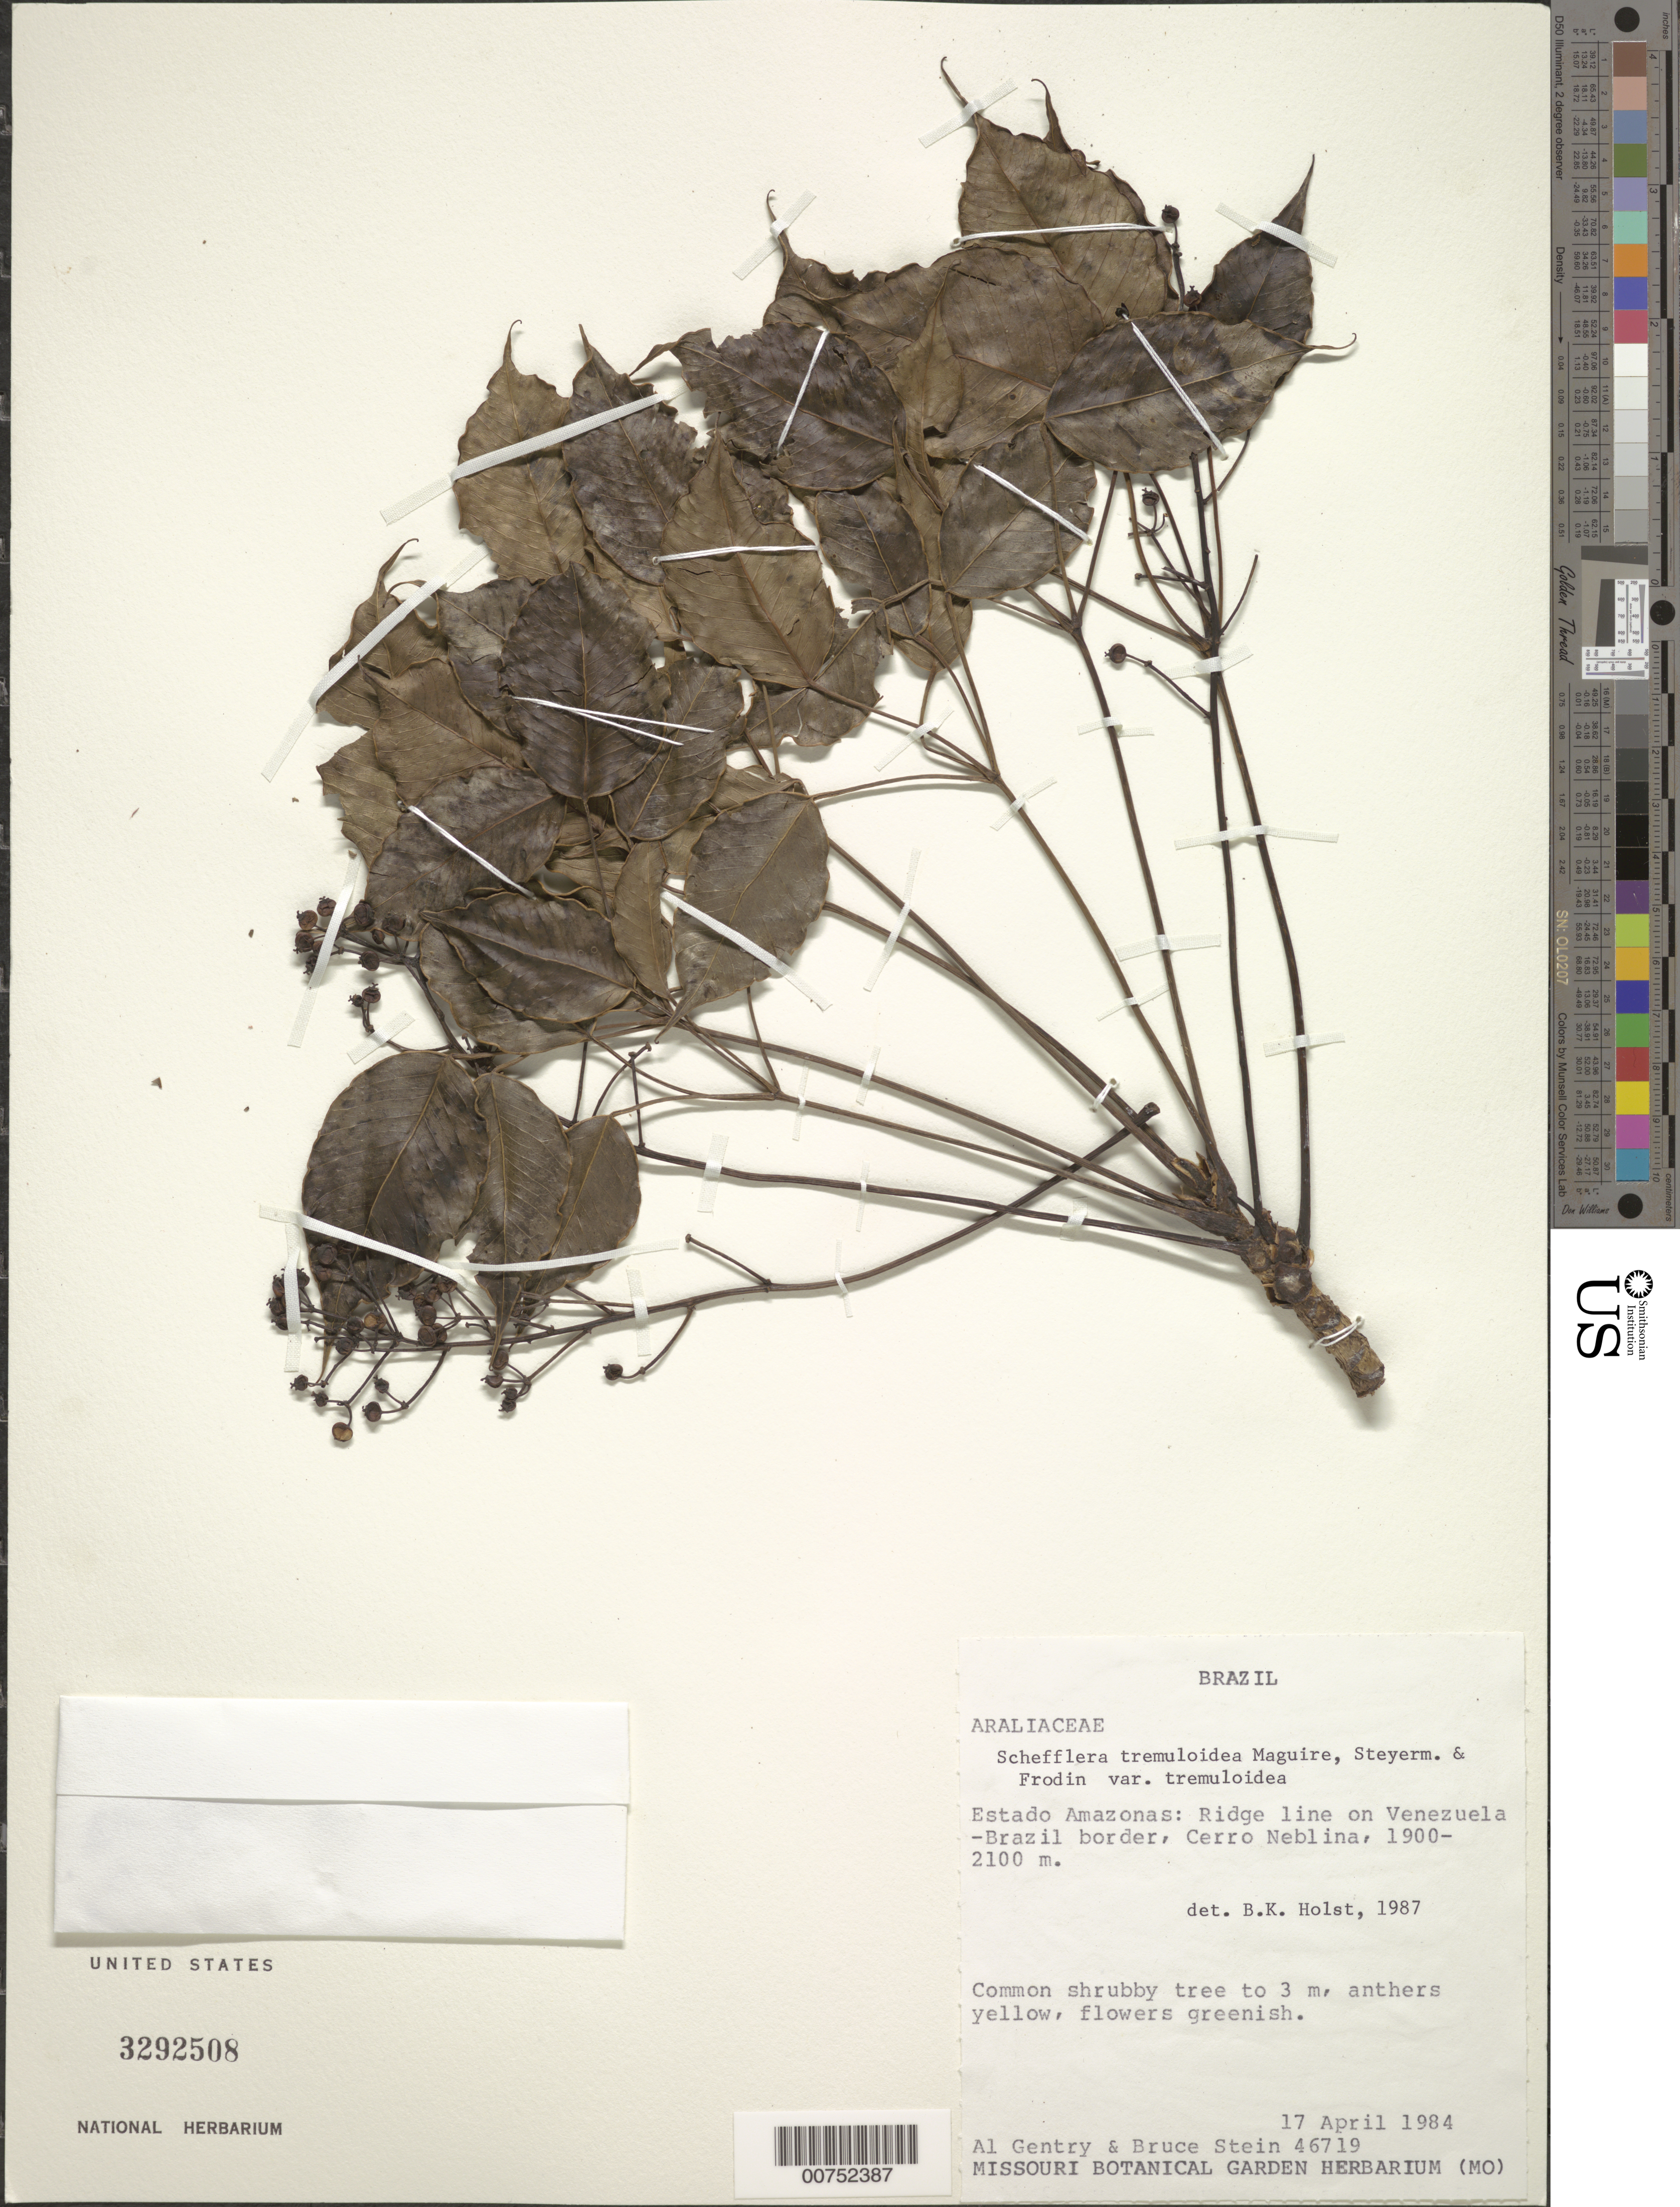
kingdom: Plantae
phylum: Tracheophyta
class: Magnoliopsida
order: Apiales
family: Araliaceae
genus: Schefflera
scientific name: Schefflera tremuloidea var. neblinensis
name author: Steyerm.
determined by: Steyermark, Julian A., (VEN)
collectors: A. H. Gentry & B. Stein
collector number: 46719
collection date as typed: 17-Apr-84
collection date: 1984-04-17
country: Venezuela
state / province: Amazonas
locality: Venezuela - Brazil border, Cerro de La Neblina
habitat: Ridge-line along international frontier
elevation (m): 1900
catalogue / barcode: US 3292508